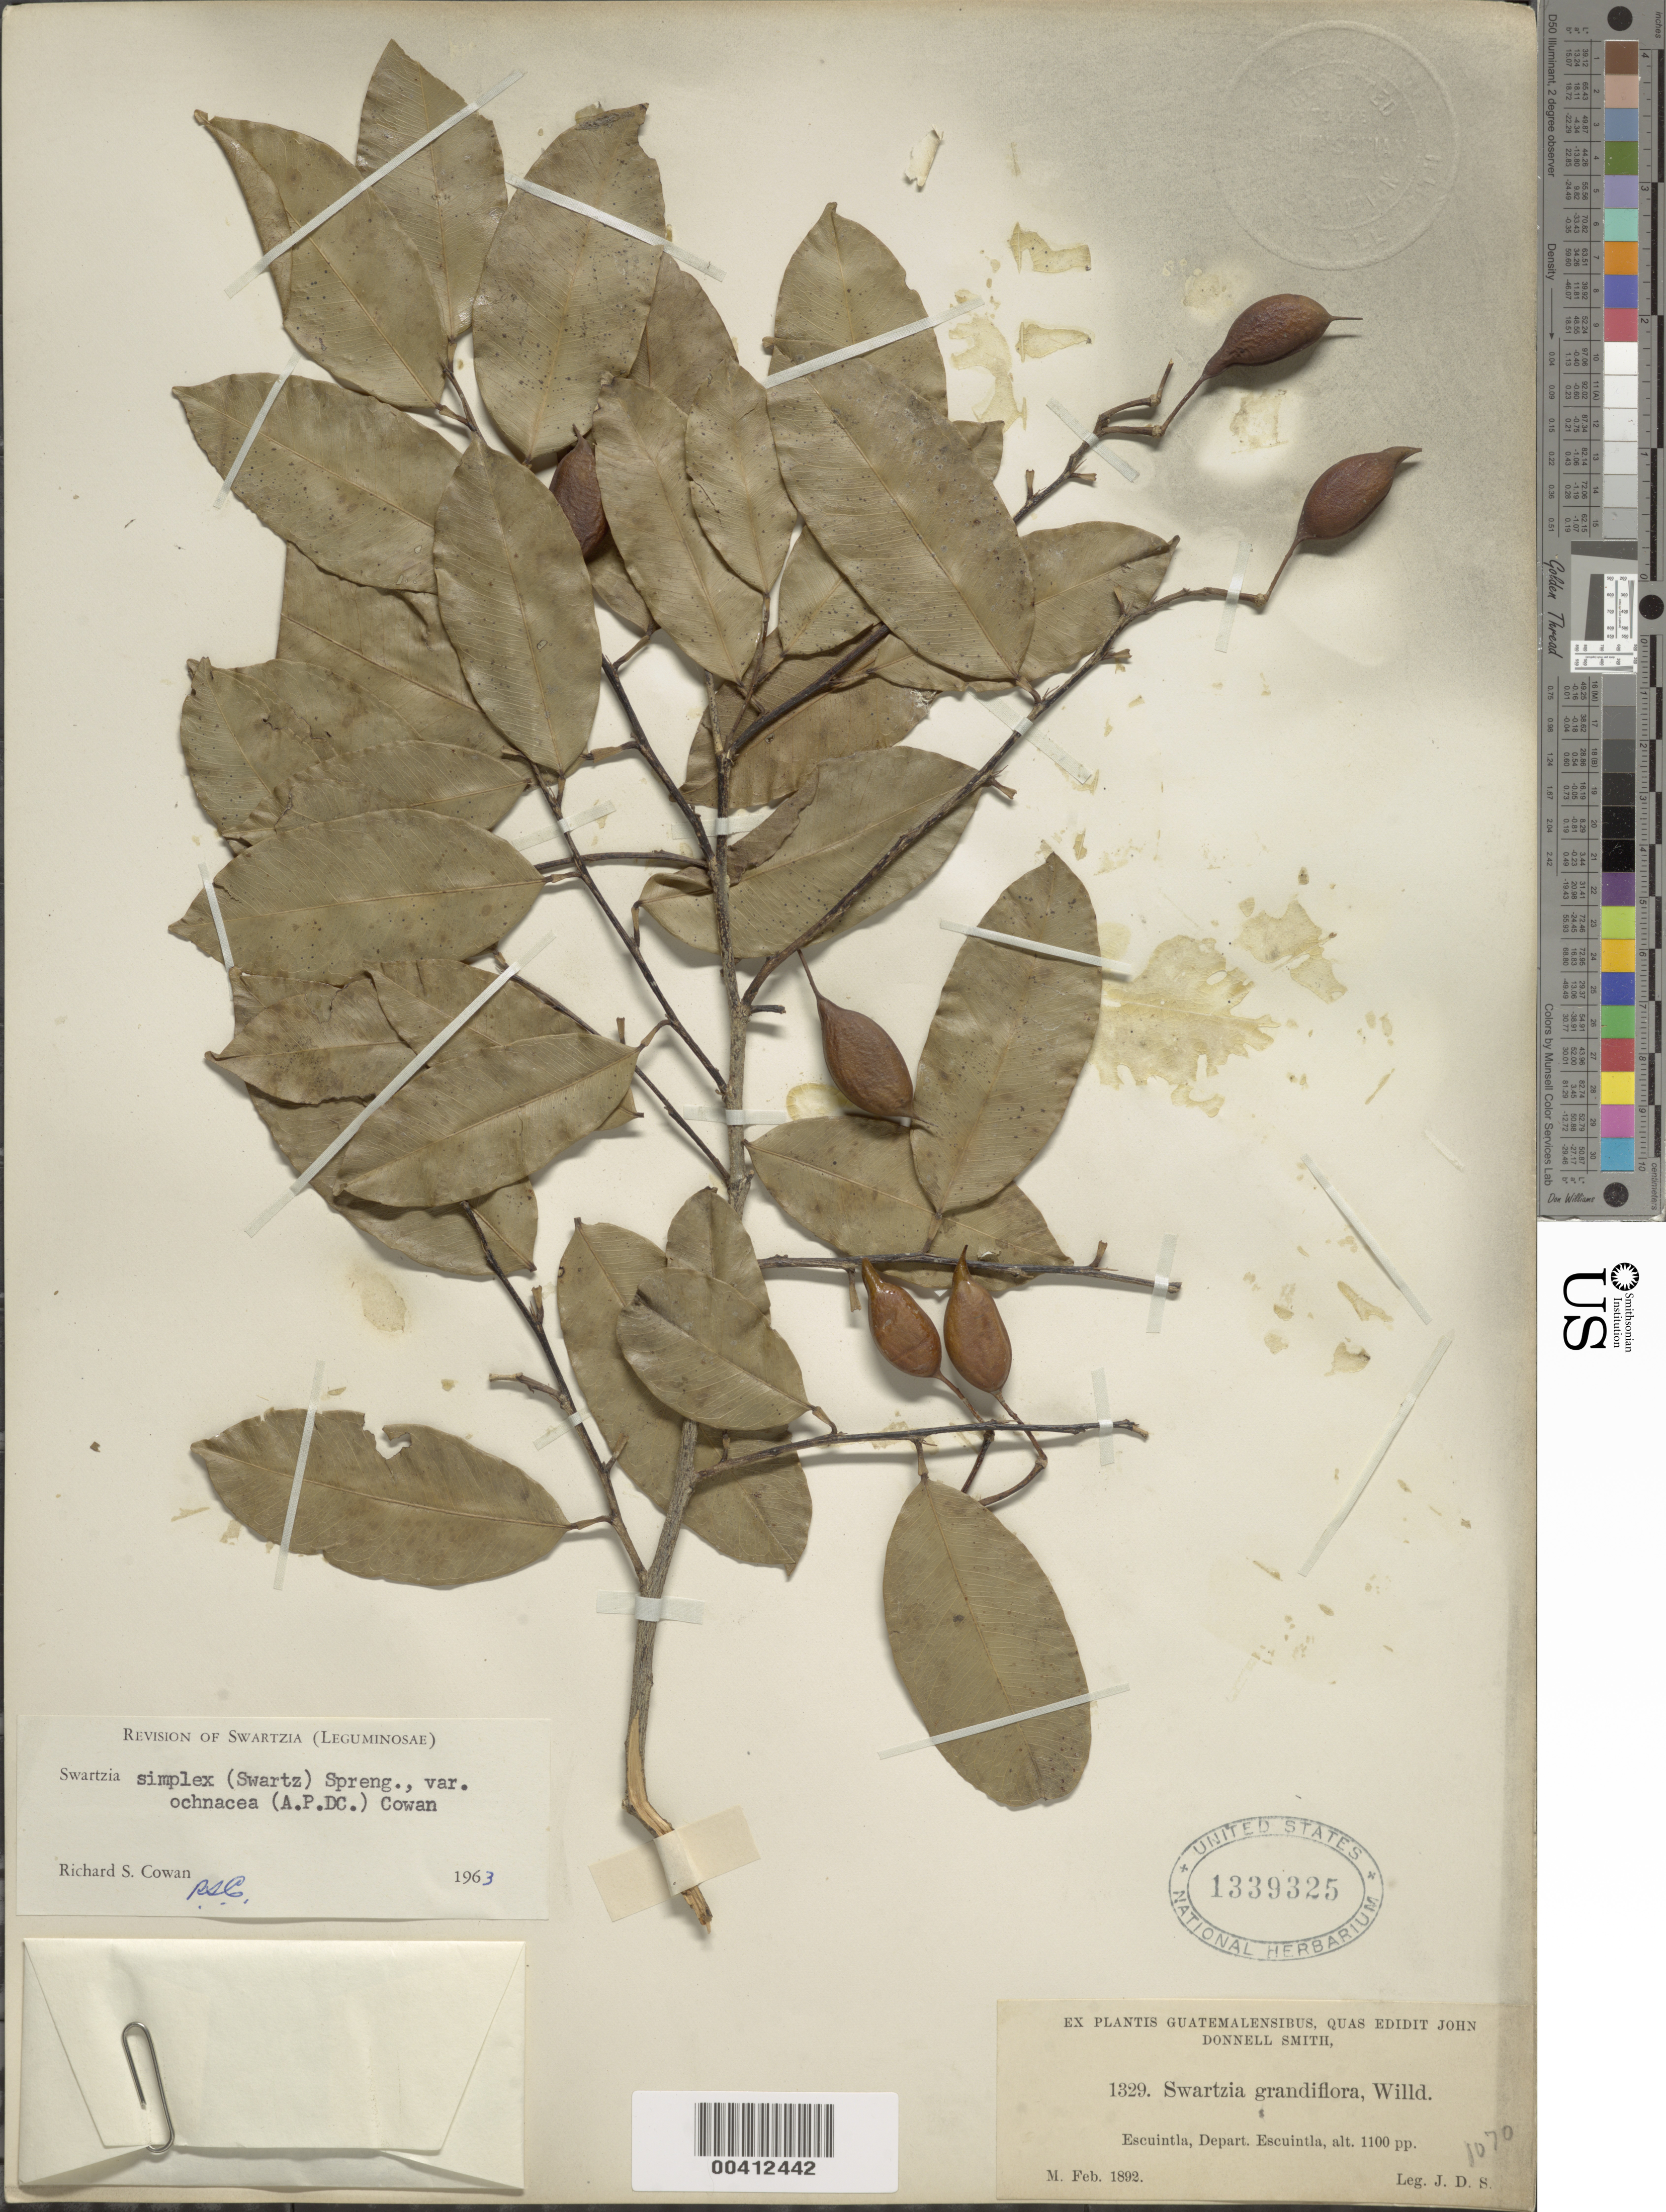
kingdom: Plantae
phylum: Tracheophyta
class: Magnoliopsida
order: Fabales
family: Fabaceae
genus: Swartzia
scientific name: Swartzia simplex var. ochnacea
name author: (DC.) R.S. Cowan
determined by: Cowan, R. S.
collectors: J. Donnell Smith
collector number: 1329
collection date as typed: Feb 1892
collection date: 1892-02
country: Guatemala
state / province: Escuintla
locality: Escuintla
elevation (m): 335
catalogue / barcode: US 1339325